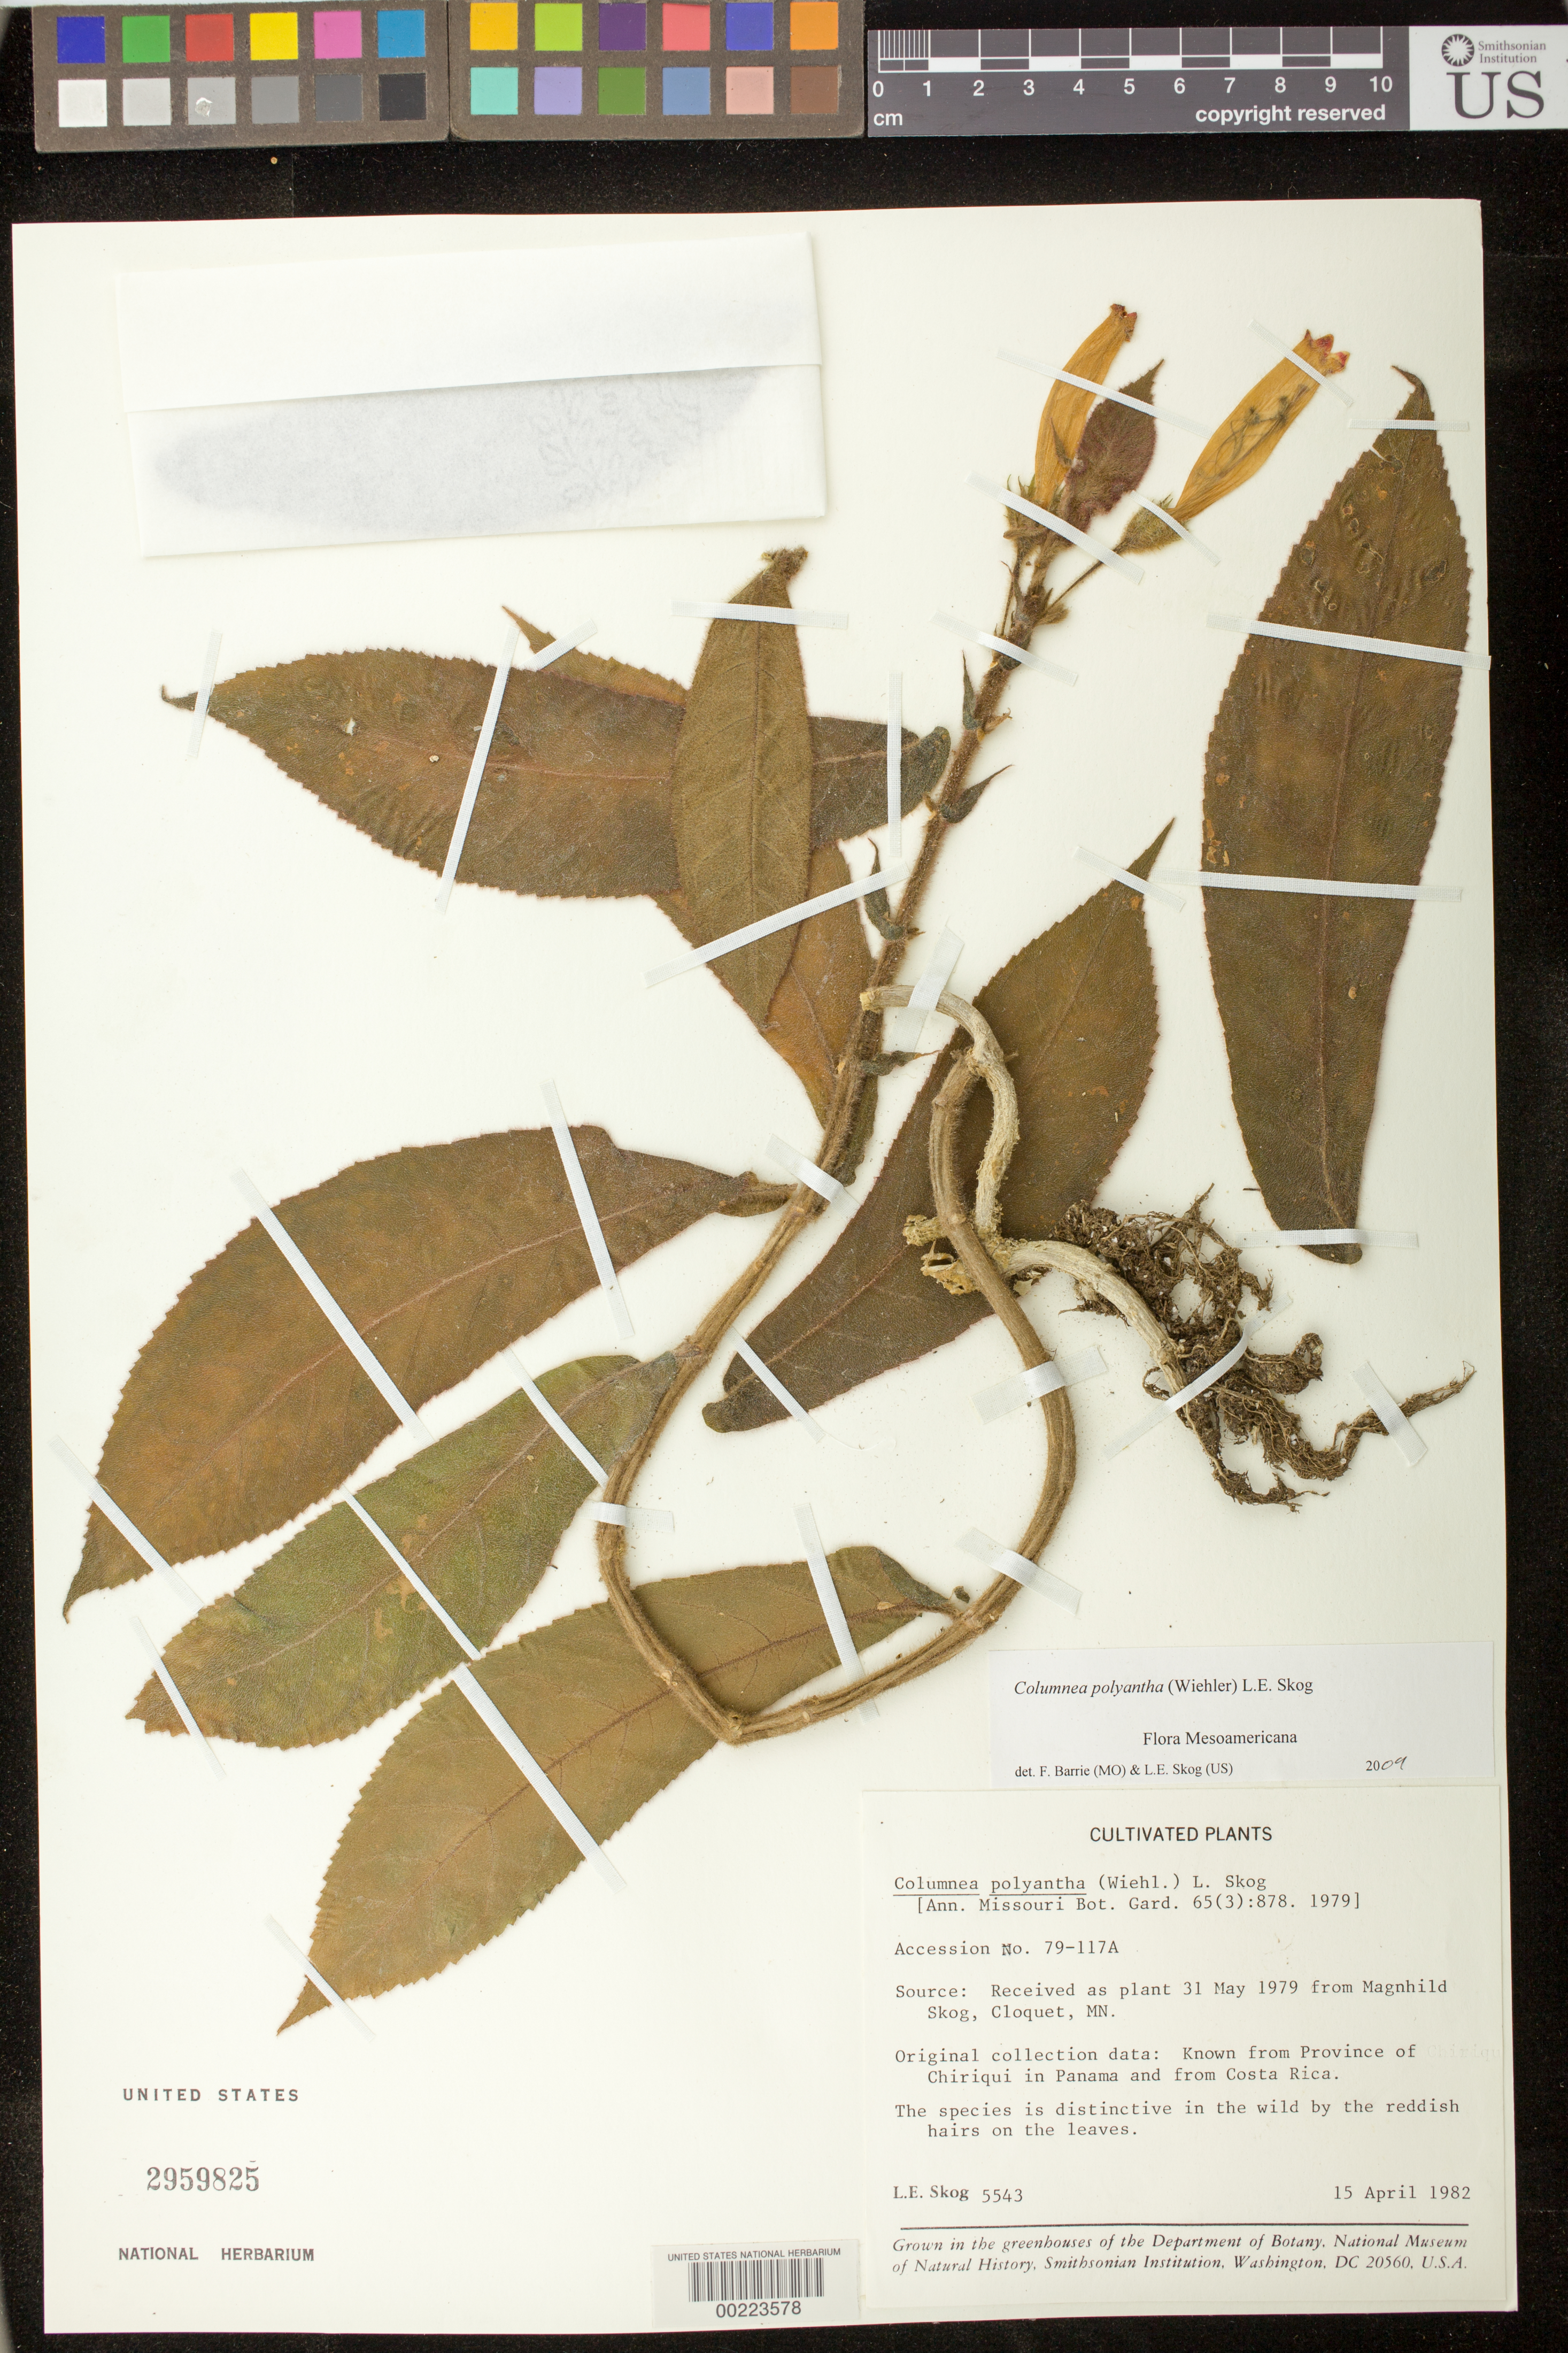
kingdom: Plantae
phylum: Tracheophyta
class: Magnoliopsida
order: Lamiales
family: Gesneriaceae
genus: Columnea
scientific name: Columnea polyantha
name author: (Wiehler) L.E. Skog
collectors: L. E. Skog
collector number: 5543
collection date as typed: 15 Apr 1982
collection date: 1982-04-15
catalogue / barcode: US 2959825